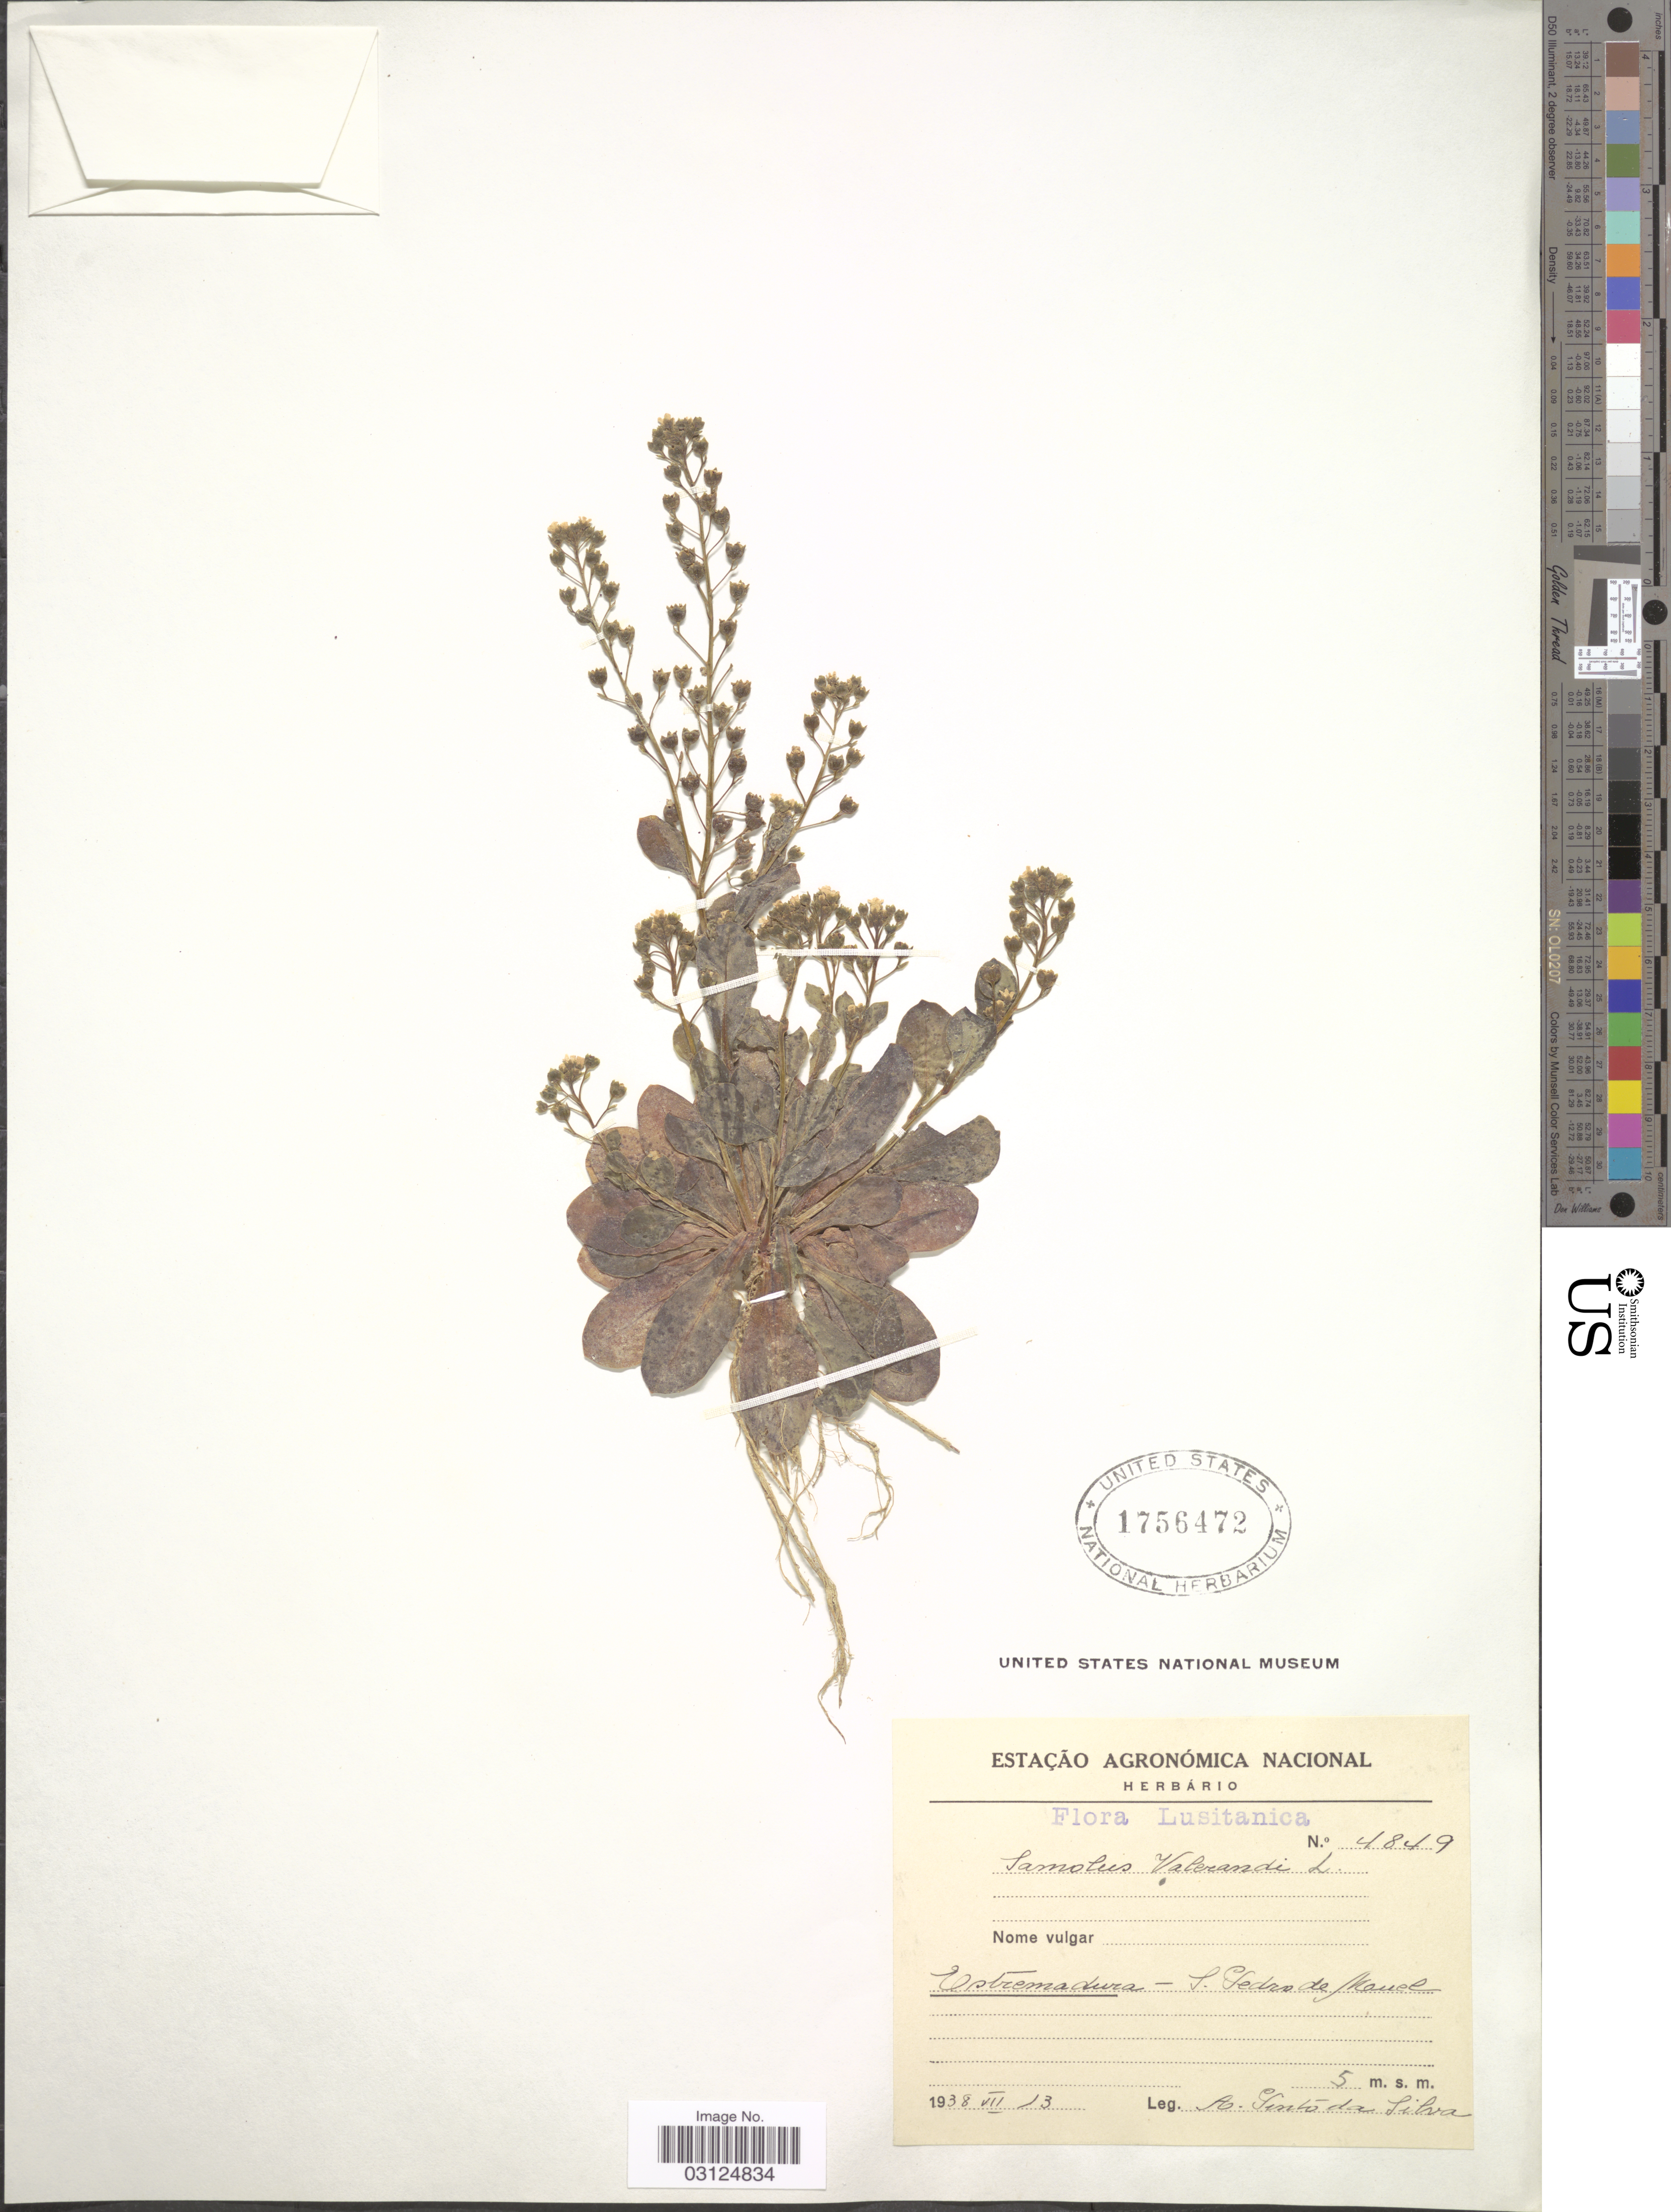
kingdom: Plantae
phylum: Tracheophyta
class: Magnoliopsida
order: Ericales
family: Primulaceae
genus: Samolus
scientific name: Samolus valerandi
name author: L.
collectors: A. P. Silva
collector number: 4849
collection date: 1938-07-13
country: Portugal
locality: Lusitanica. Estremadura - S. Pedro de Shancel [interpreted].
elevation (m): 5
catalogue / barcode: US 1756472